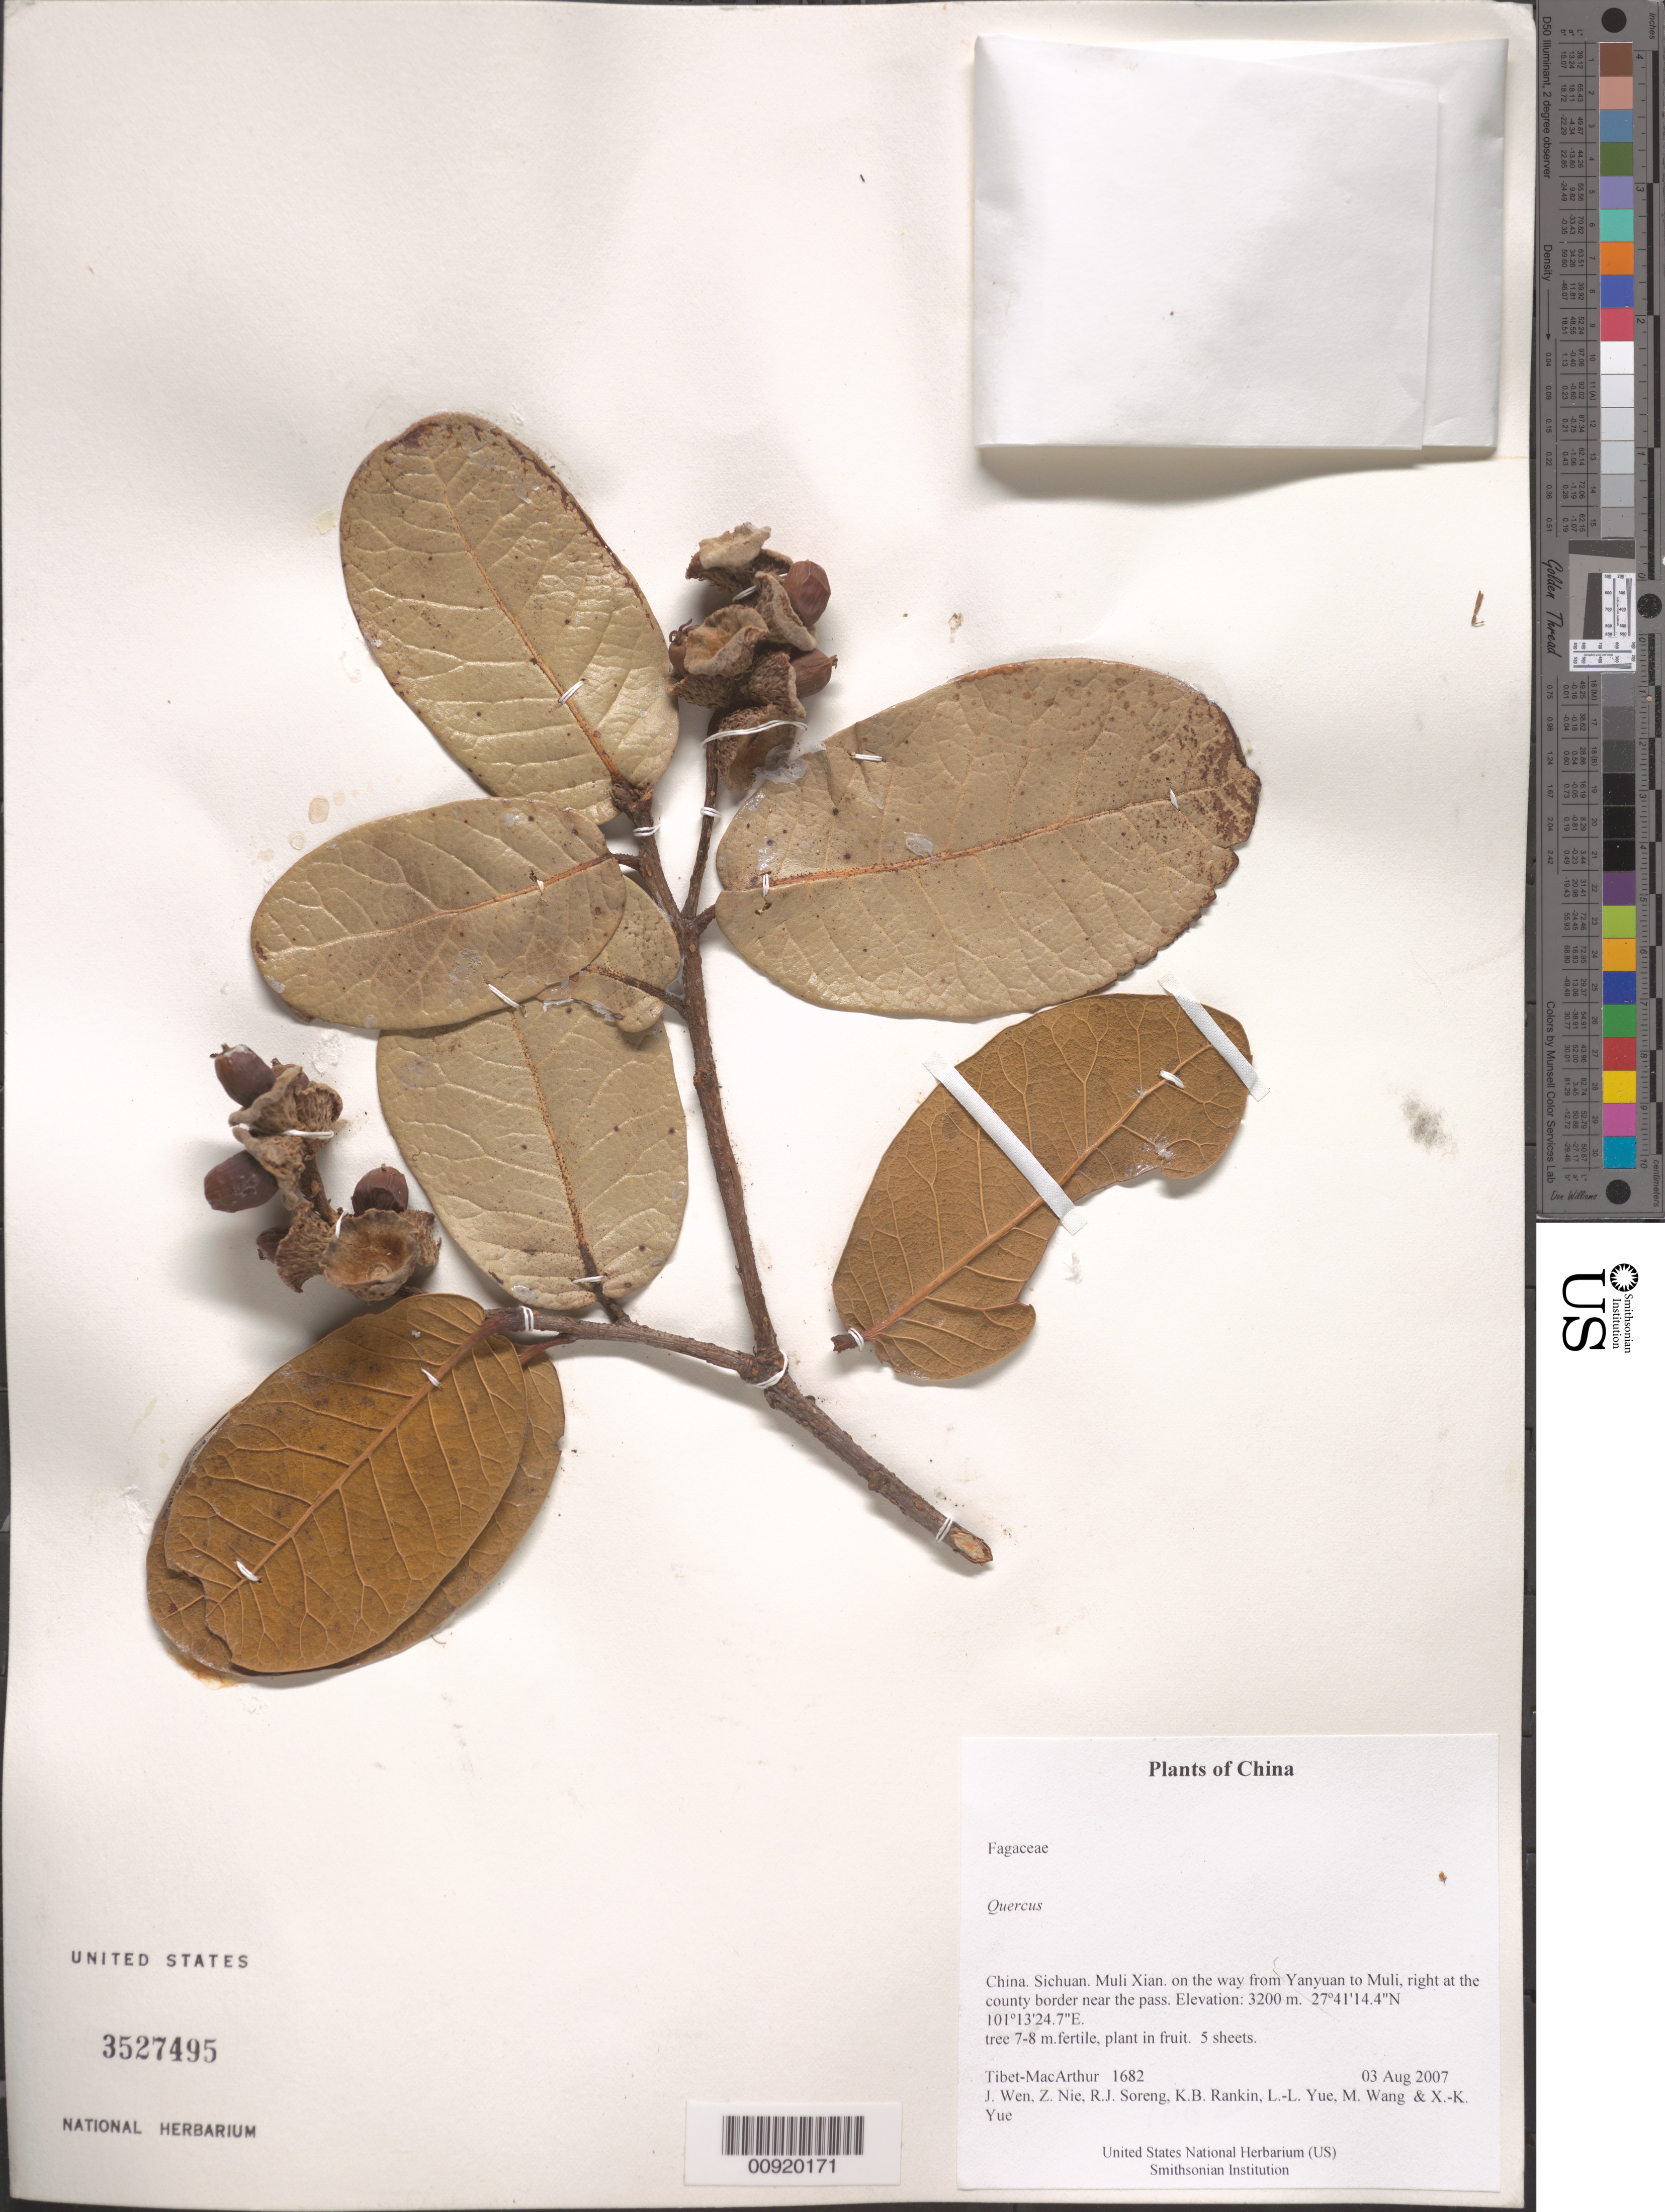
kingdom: Plantae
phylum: Tracheophyta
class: Magnoliopsida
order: Fagales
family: Fagaceae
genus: Quercus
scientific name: Quercus sp.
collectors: Tibet-MacArthur, J. Wen, Z. Nie, R. J. Soreng, K. Rankin, L. Yue, M. Wang & X. Yue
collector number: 1682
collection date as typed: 03 Aug 2007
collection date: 2007-08-03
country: China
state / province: Sichuan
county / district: Muli Xian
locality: on the way from Yanyuan to Muli, right at the county border near the pass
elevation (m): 3200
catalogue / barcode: US 3527495